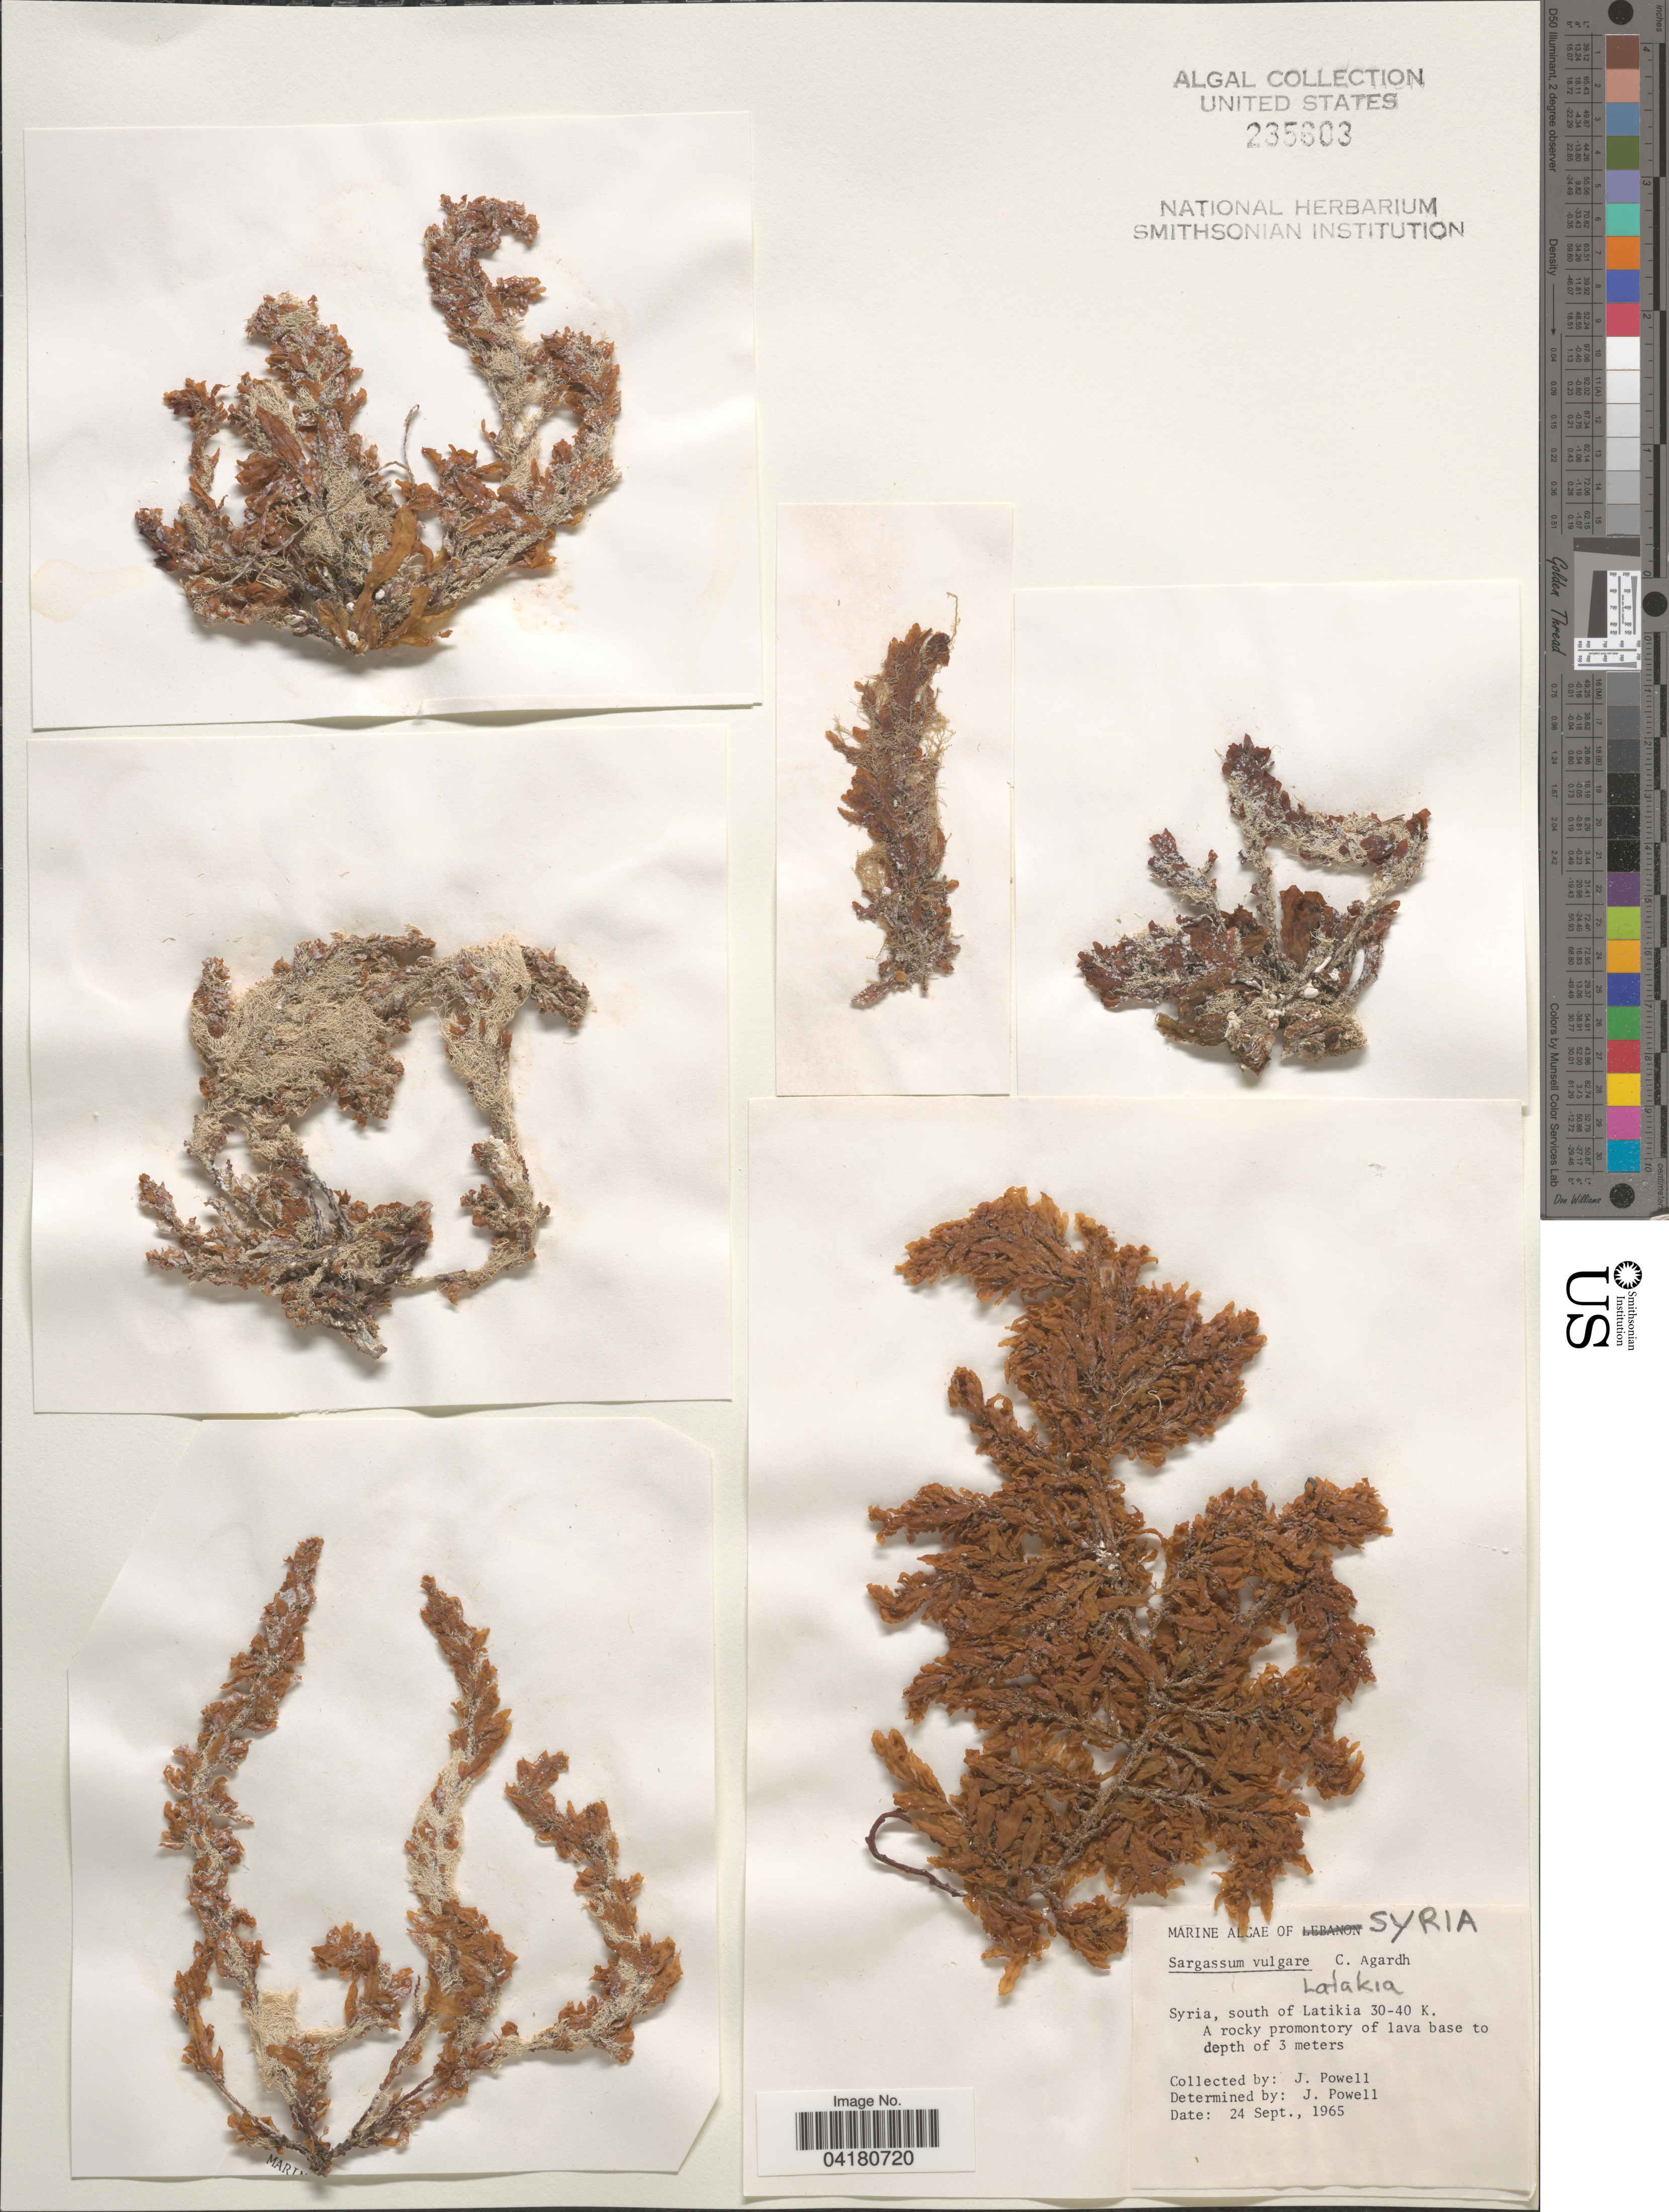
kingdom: Chromista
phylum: Ochrophyta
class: Phaeophyceae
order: Fucales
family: Sargassaceae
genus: Sargassum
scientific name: Sargassum vulgare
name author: C. Agardh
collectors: J. Powell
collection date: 1965-09-24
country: Syria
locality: South of Latikia 30-40 K.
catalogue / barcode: US 235603